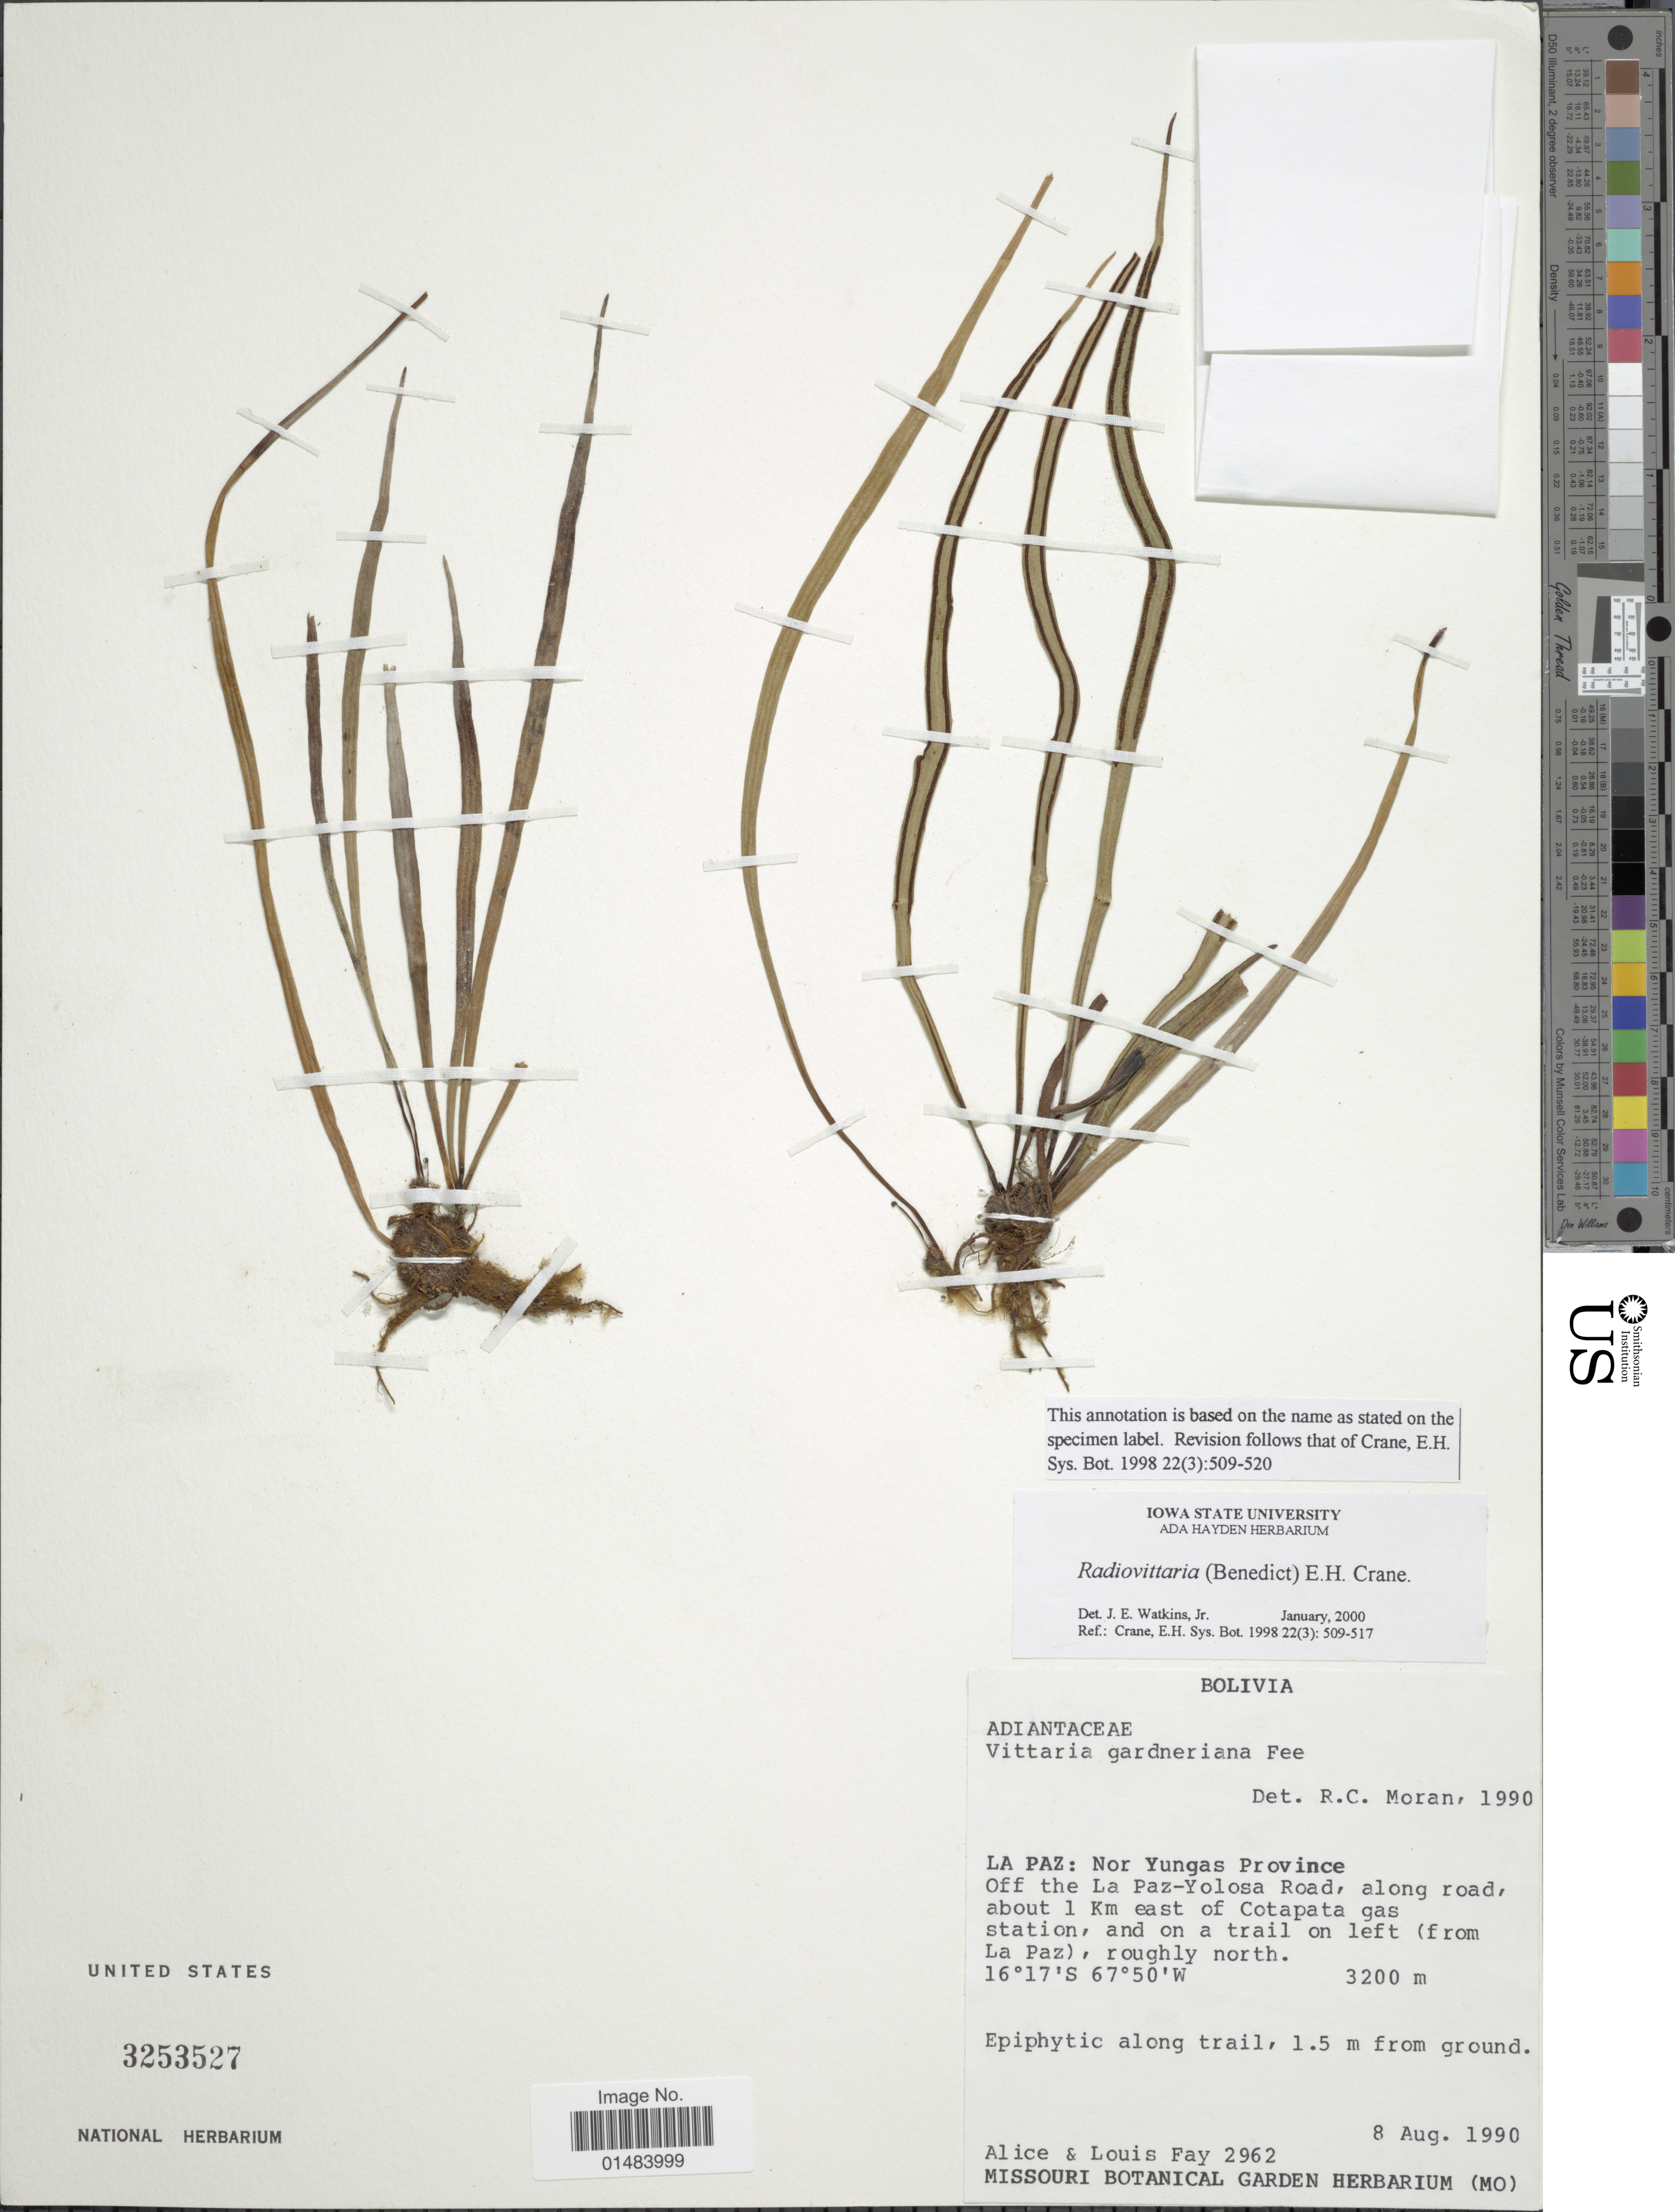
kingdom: Plantae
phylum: Tracheophyta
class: Polypodiopsida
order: Polypodiales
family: Pteridaceae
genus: Vittaria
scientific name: Vittaria gardneriana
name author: Fée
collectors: A. Fay & L. Fay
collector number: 2962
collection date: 1990-08-08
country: Bolivia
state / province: La Paz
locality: Bolivia, Nor Yungas Province, off the La Paz-Yolosa Road, along road, about 1 km east of Cotapata gas station, and on a trail on left (from La Paz), roughly north.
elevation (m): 3200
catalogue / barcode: US 3253527